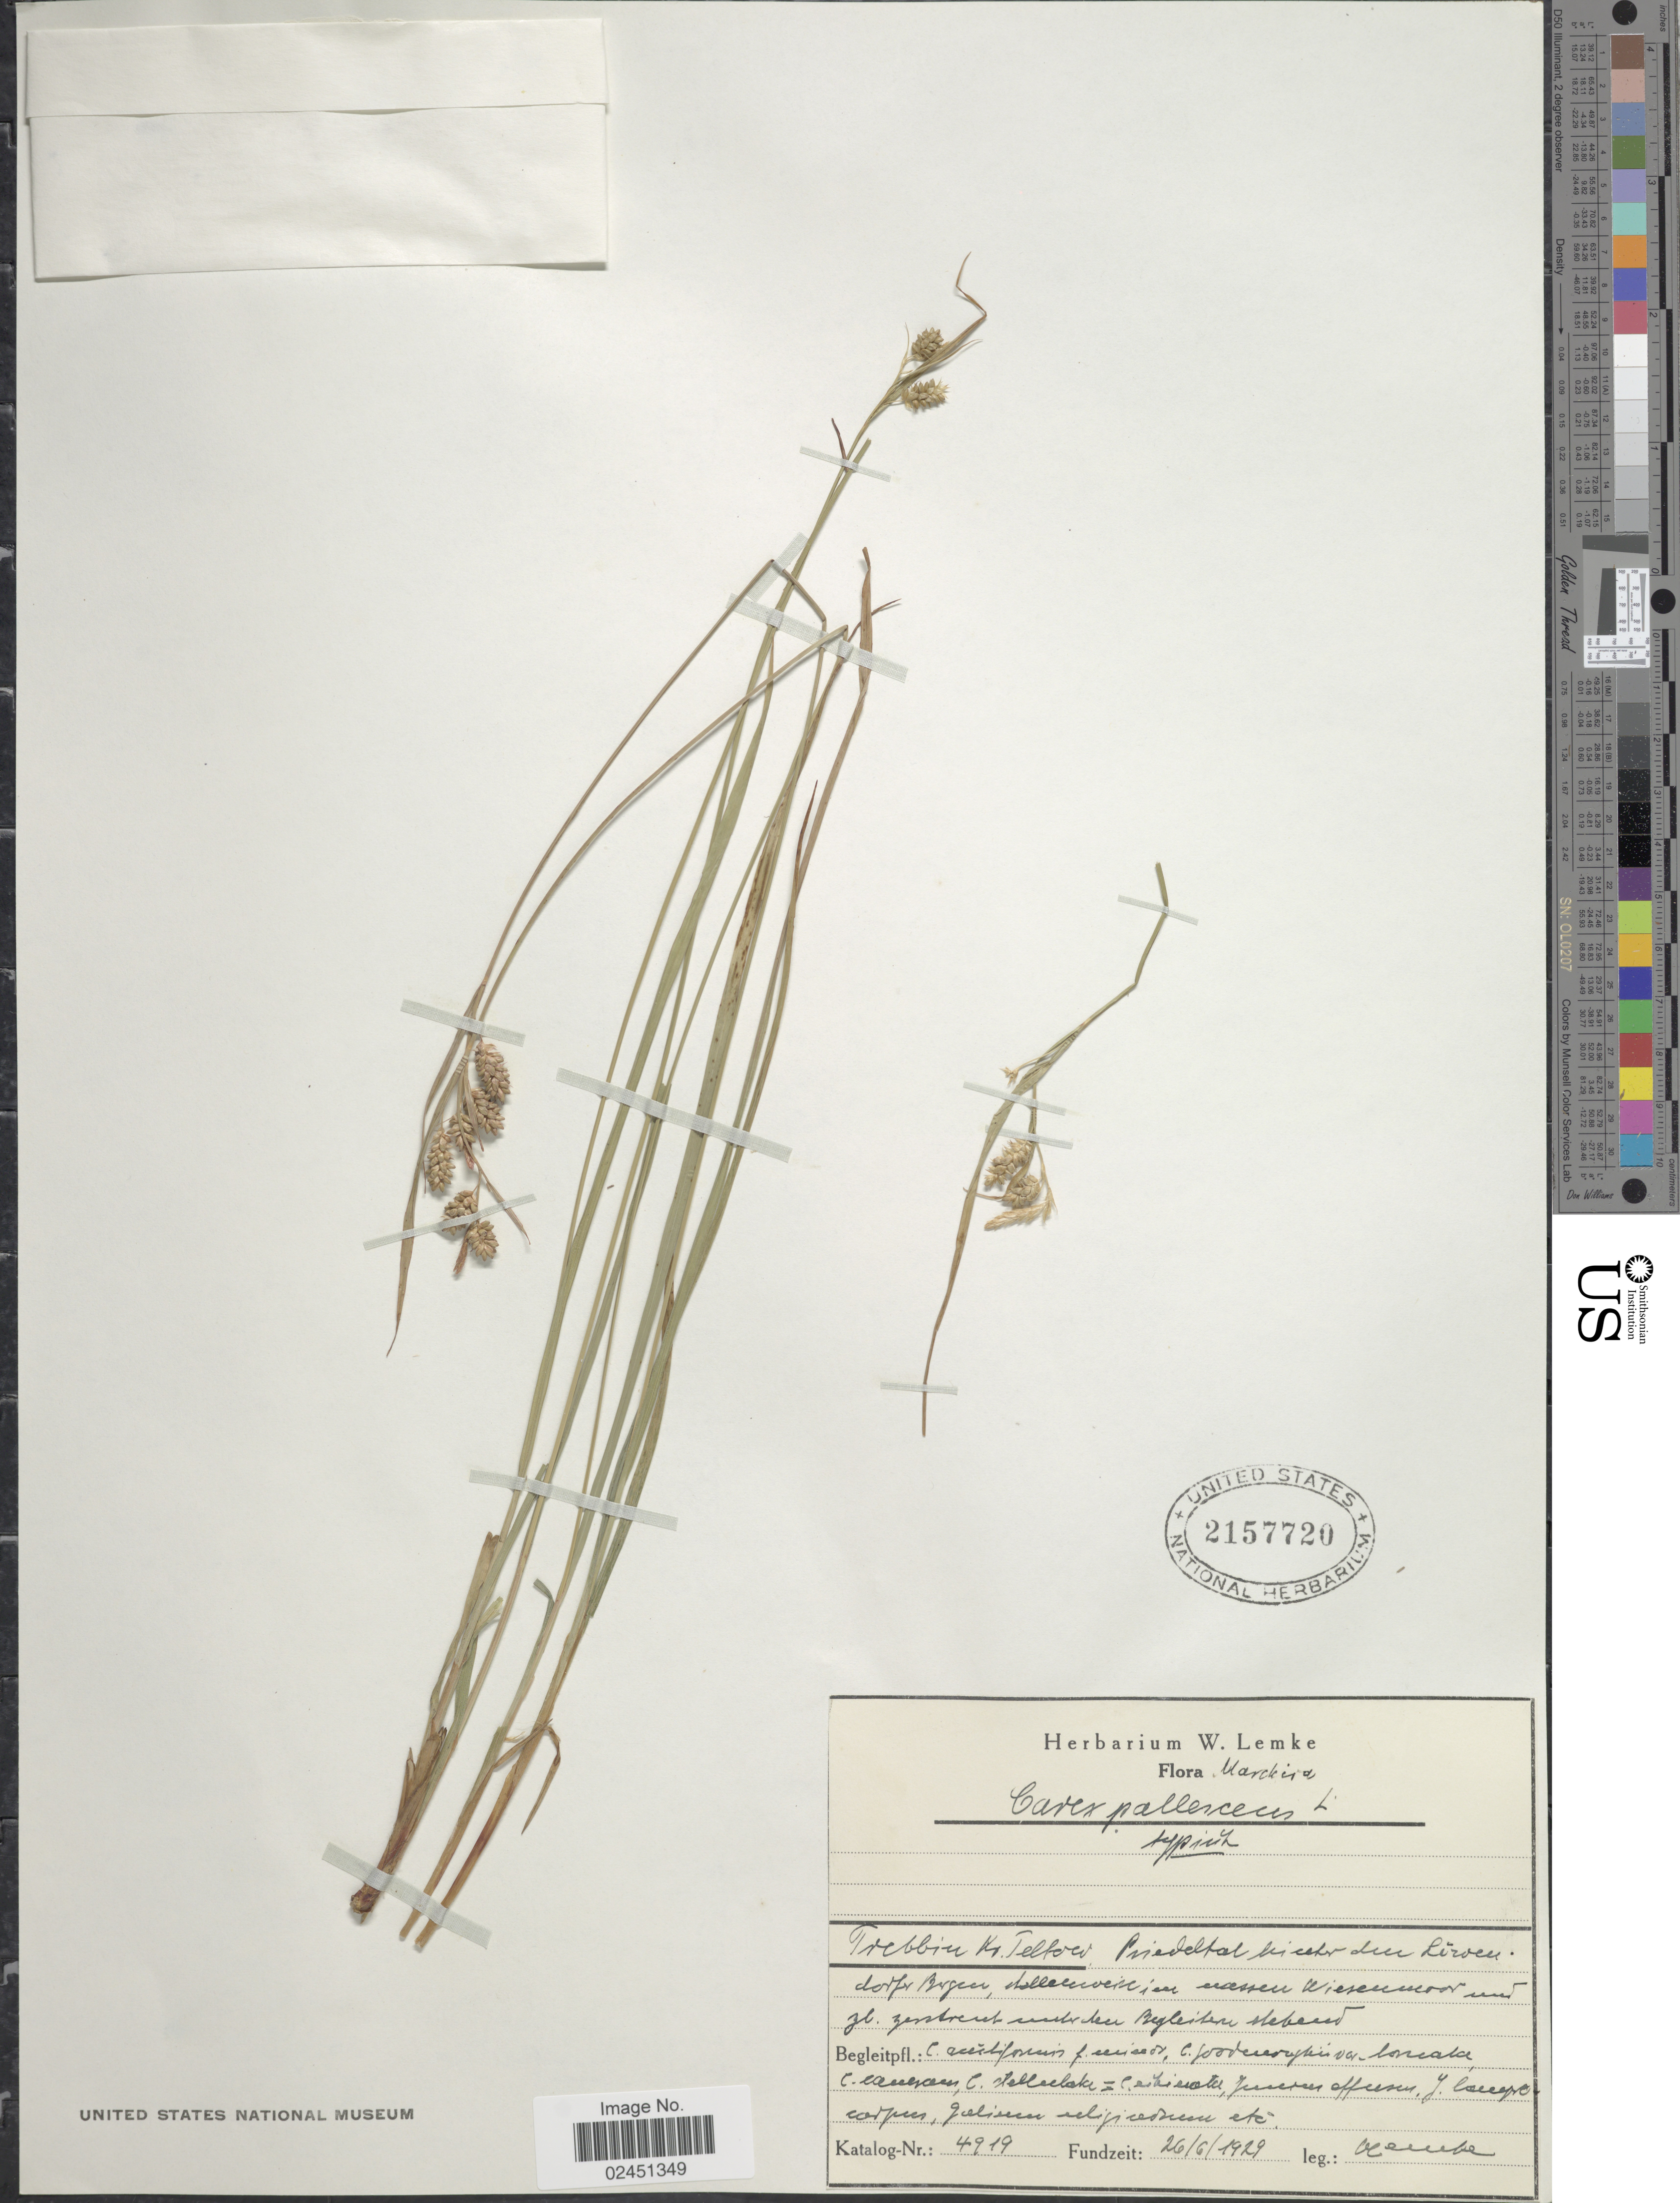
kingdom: Plantae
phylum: Tracheophyta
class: Liliopsida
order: Poales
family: Cyperaceae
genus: Carex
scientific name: Carex pallescens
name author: L.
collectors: W. Lemke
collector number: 4919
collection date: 1929-06-26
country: Germany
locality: Flora Marchica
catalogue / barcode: US 2157720